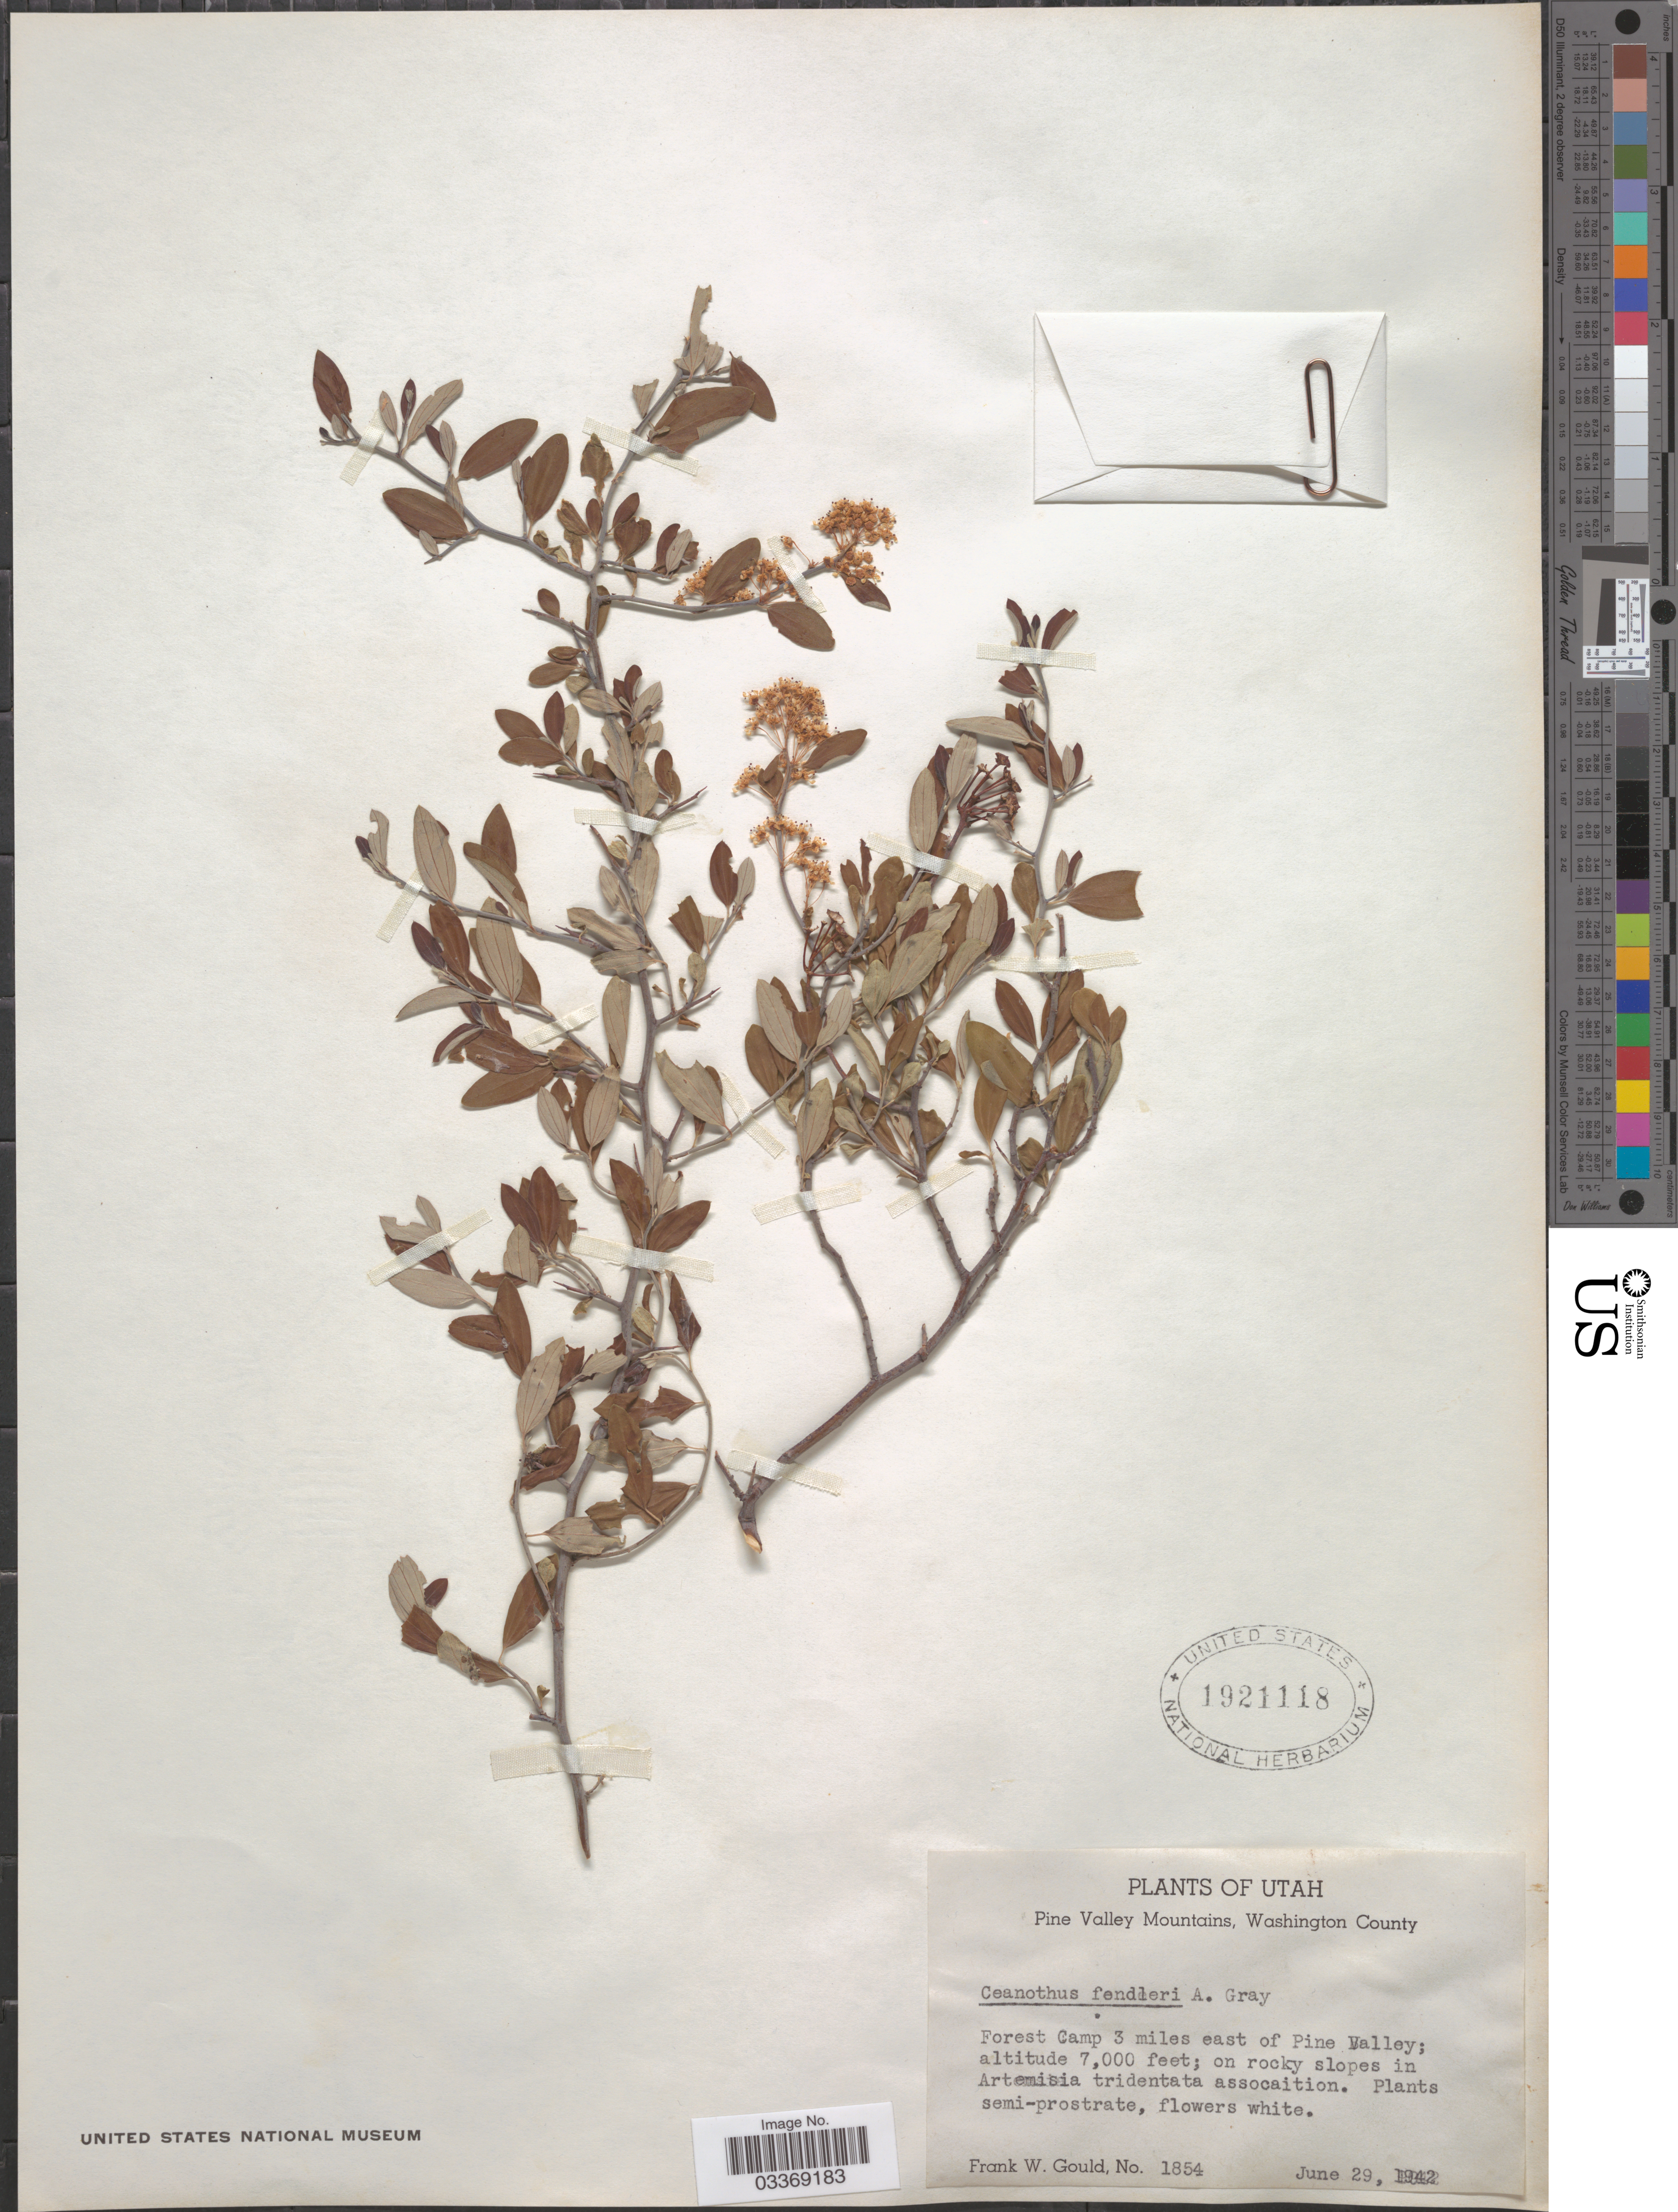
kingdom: Plantae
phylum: Tracheophyta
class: Magnoliopsida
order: Rosales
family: Rhamnaceae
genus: Ceanothus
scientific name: Ceanothus fendleri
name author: A. Gray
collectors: F. W. Gould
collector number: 1854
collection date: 1942-06-29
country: United States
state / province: Utah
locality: Pine Valley Mountains, Washington County, Forest Camp 3 miles east of Pine Valley.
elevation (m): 2134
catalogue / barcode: US 1921118